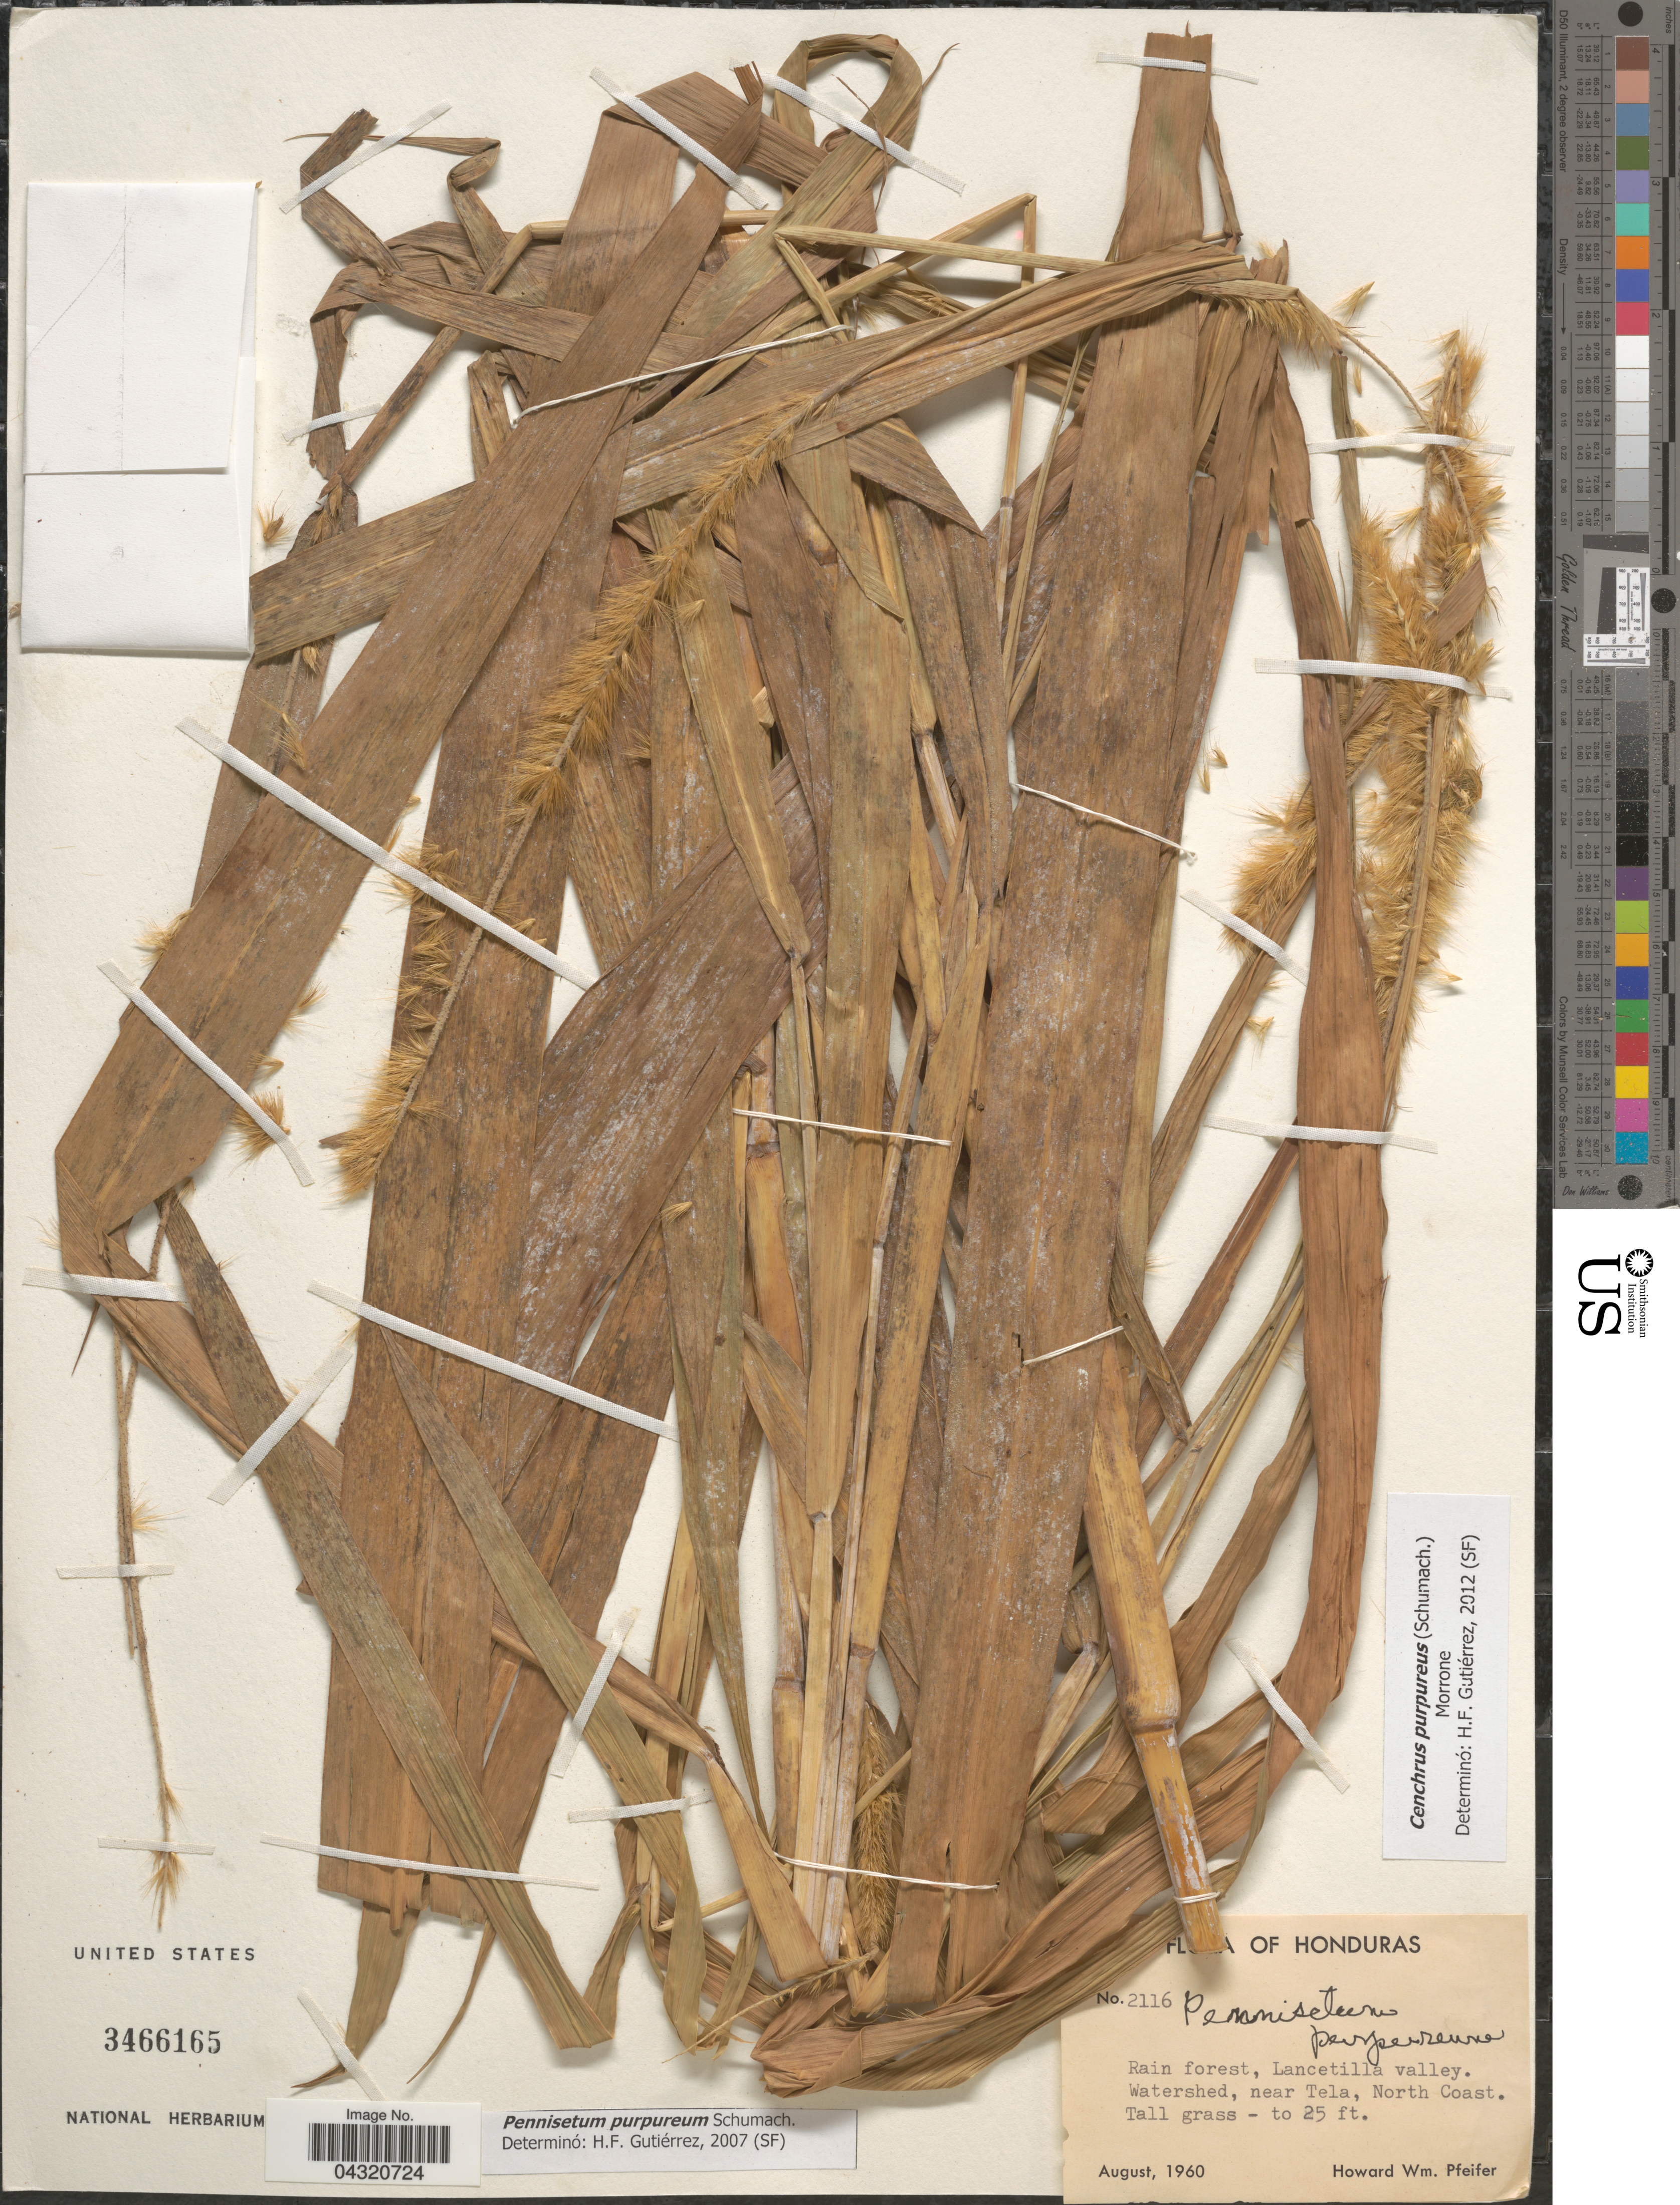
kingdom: Plantae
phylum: Tracheophyta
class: Liliopsida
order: Poales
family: Poaceae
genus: Cenchrus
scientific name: Cenchrus purpureus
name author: (Schumach.) Morrone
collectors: H. W. Pfeifer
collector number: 2116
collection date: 1960-08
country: Honduras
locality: Rain forest, Lancetilla valley. Watershed, near Tela, North Coast.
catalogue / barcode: US 3466165